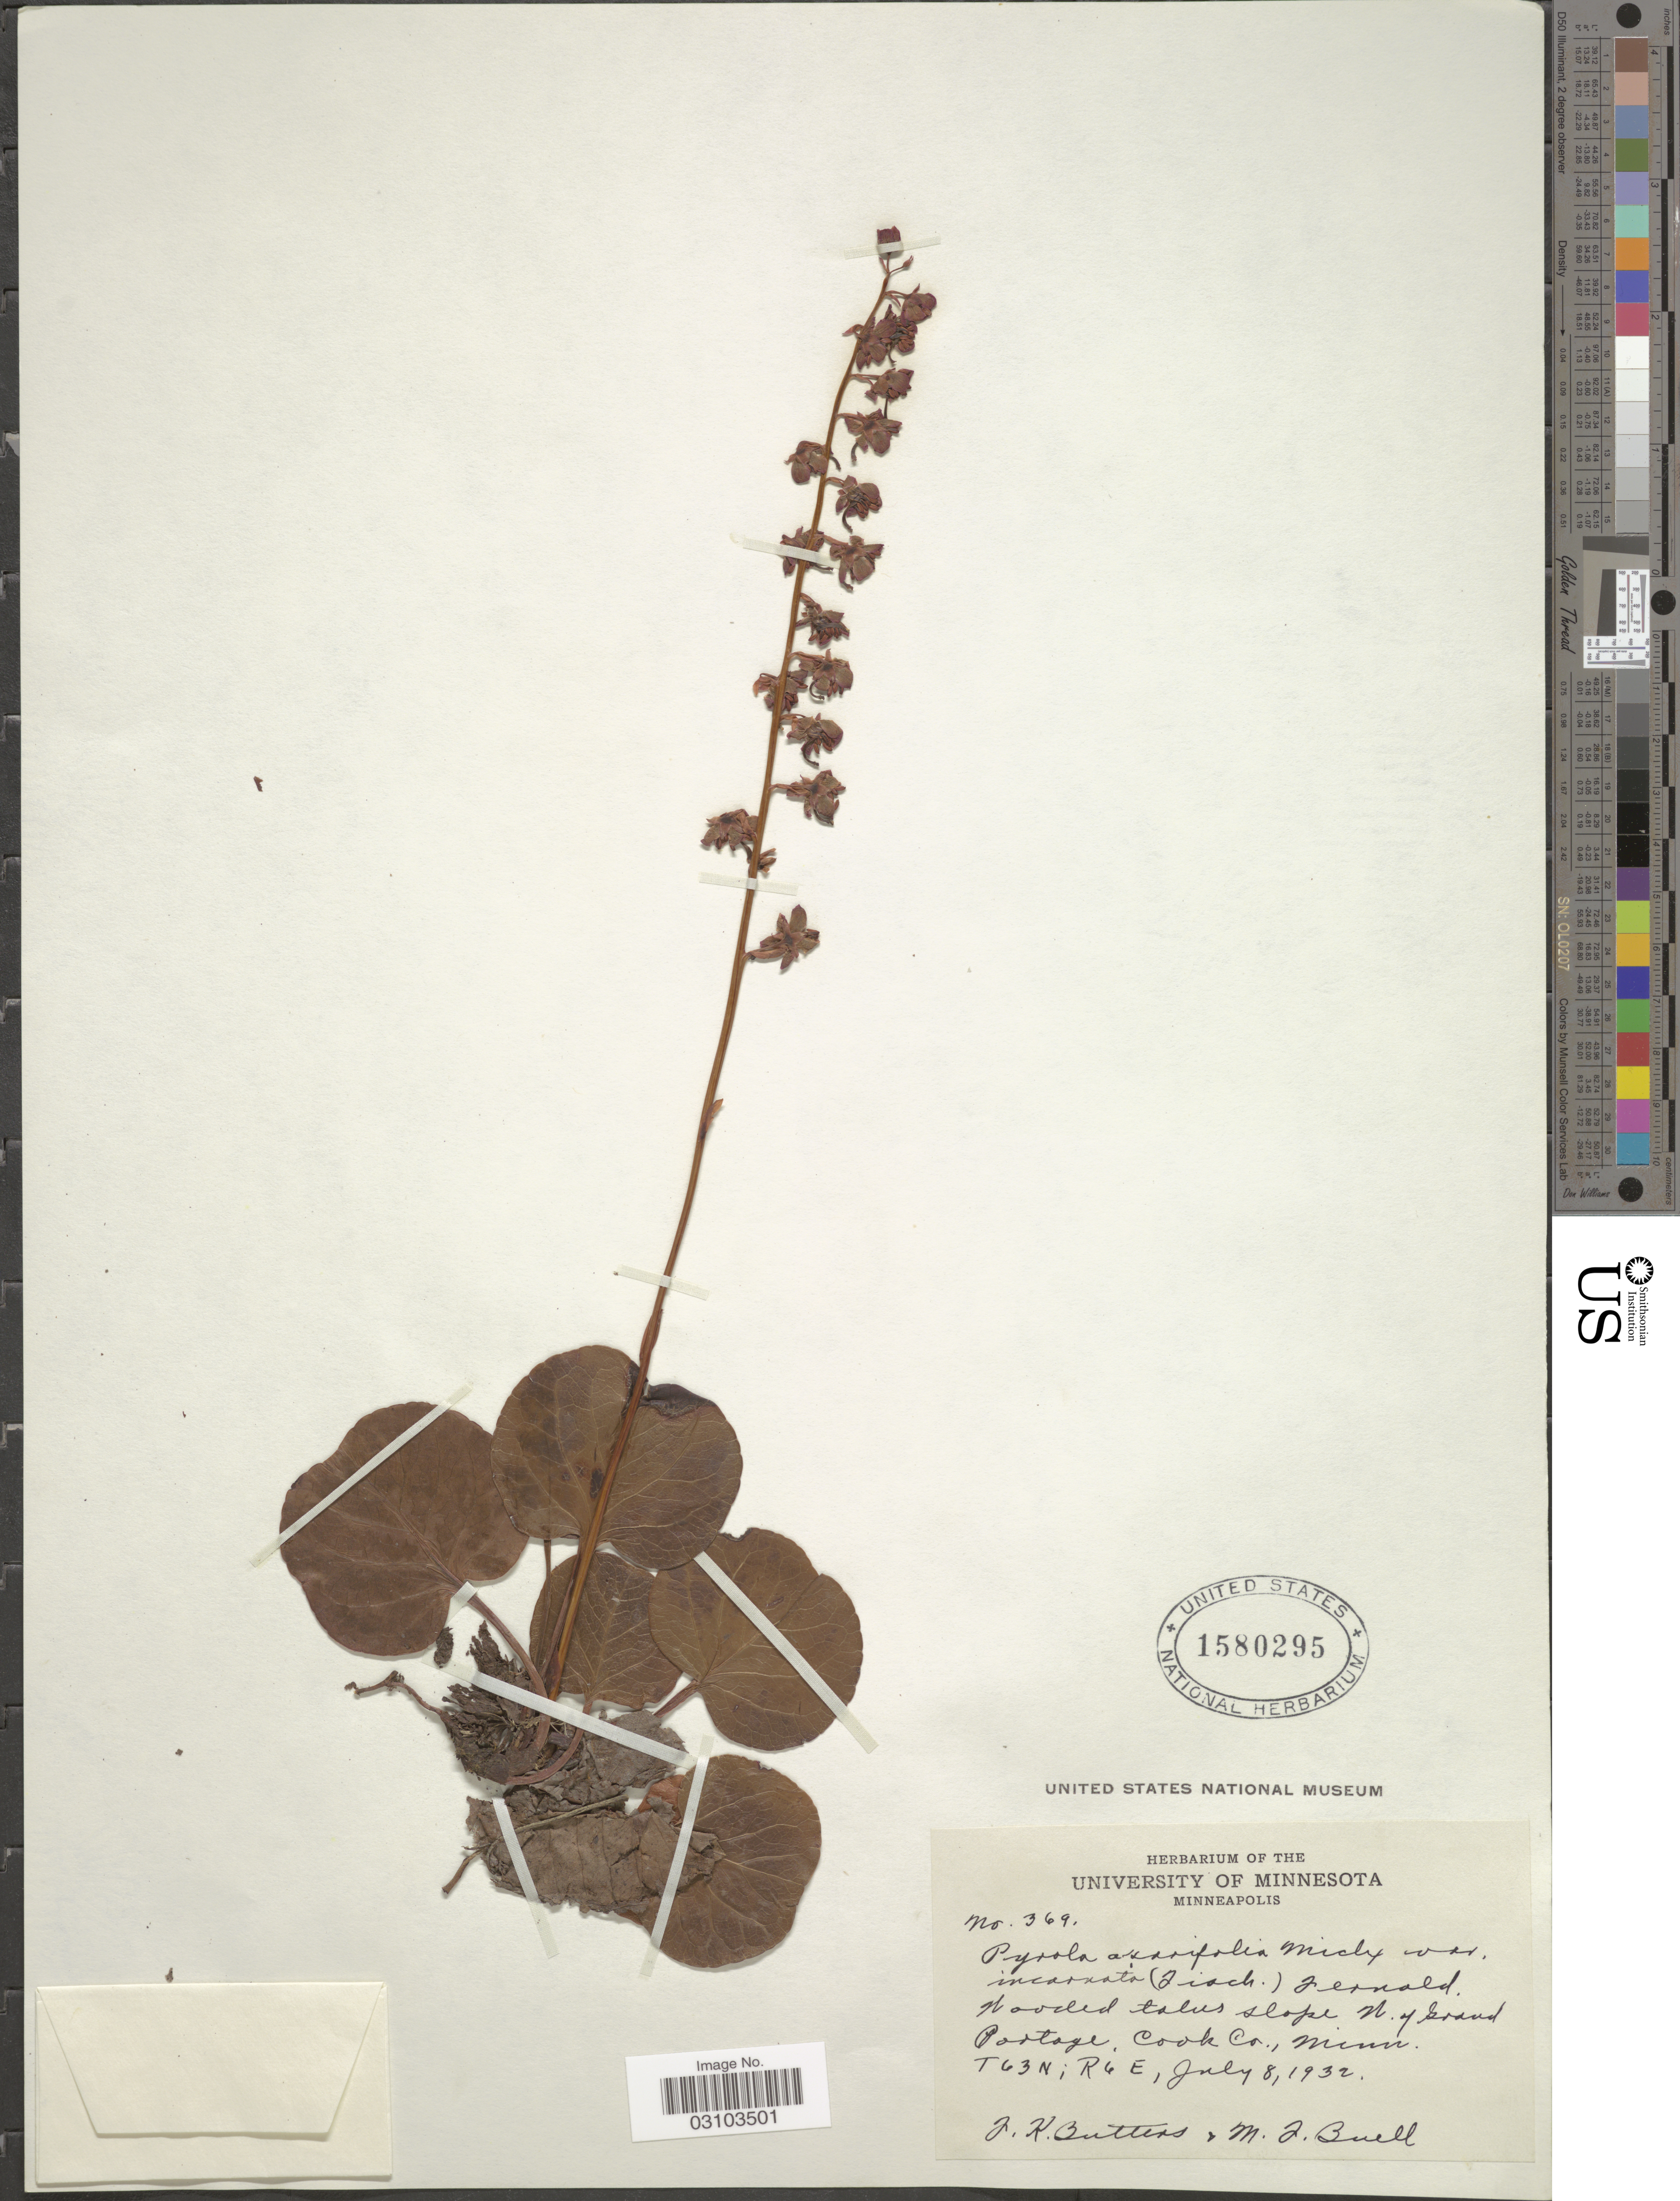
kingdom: Plantae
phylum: Tracheophyta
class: Magnoliopsida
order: Ericales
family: Ericaceae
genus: Pyrola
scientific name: Pyrola asarifolia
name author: Michx.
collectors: J. Butters & M. Buell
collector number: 369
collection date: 1932-07-08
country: United States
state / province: Minnesota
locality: Nooded talus slope N. of Grand Portage, Cook Co., T63N; R6E.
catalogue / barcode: US 1580295